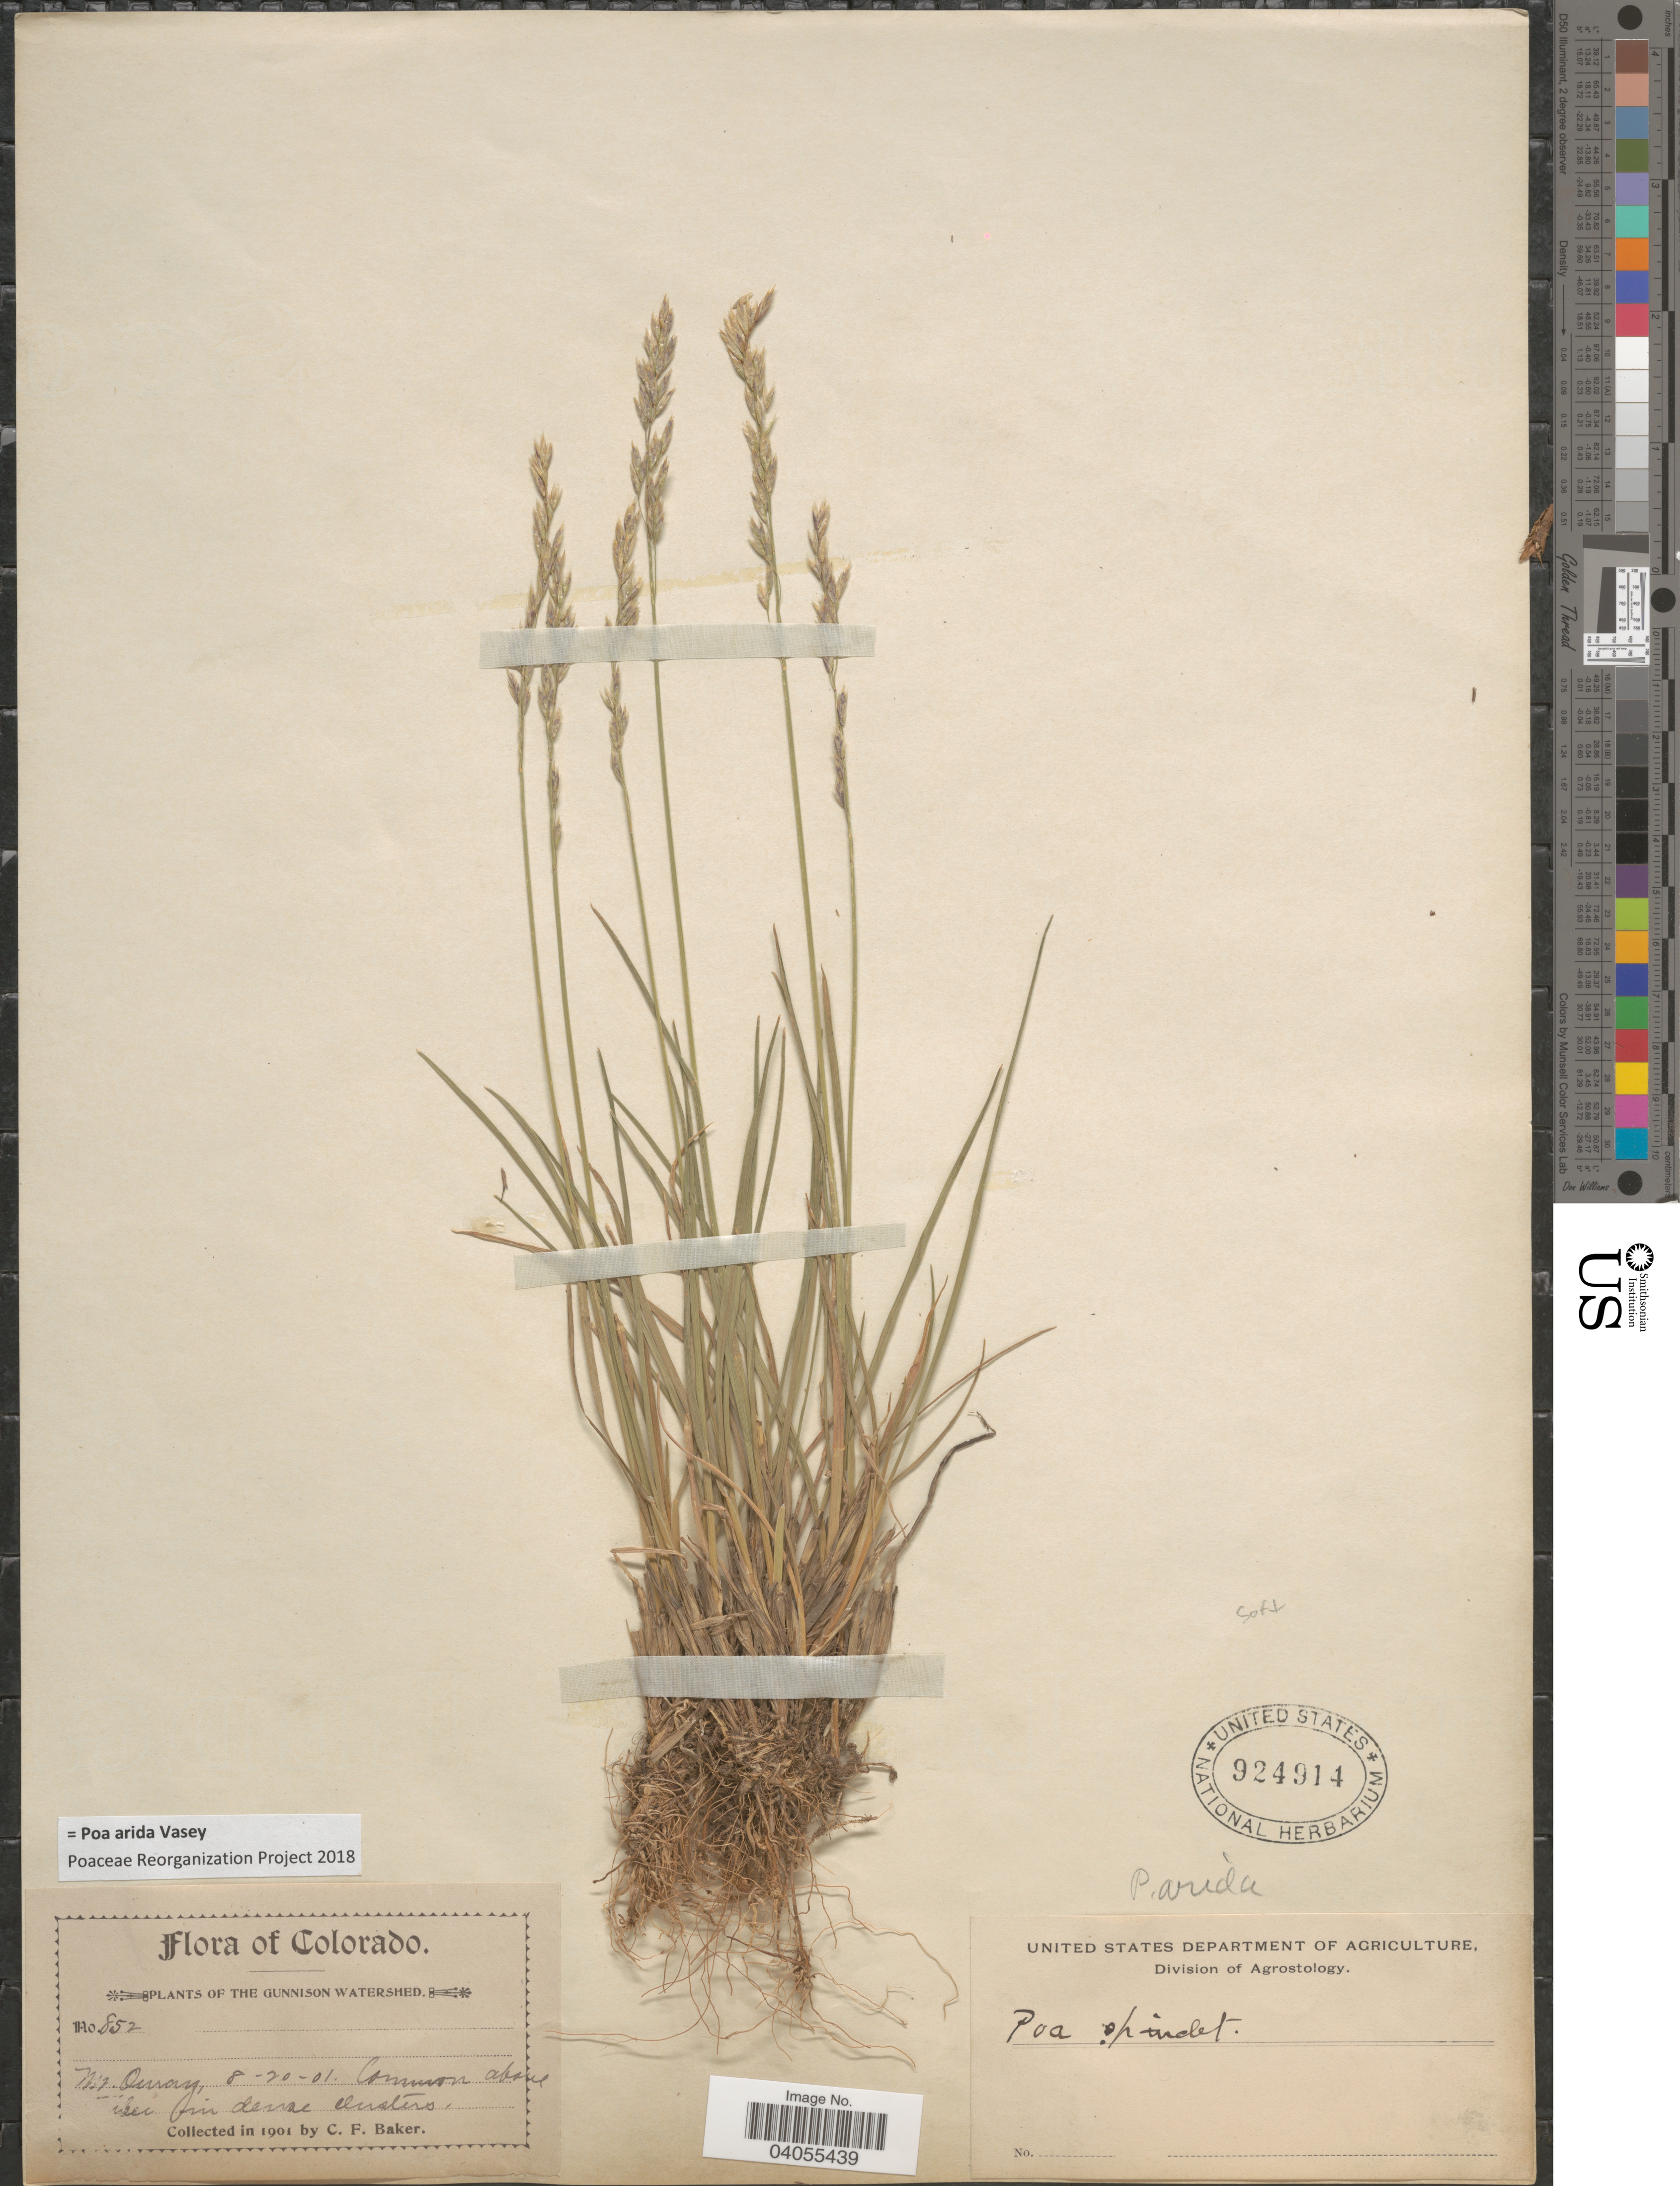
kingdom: Plantae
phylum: Tracheophyta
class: Liliopsida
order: Poales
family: Poaceae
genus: Poa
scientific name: Poa arida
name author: Vasey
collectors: C. F. Baker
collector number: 852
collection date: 1901-08-20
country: United States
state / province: Colorado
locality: Gunnison Watershed. Mt. Quray.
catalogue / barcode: US 924914